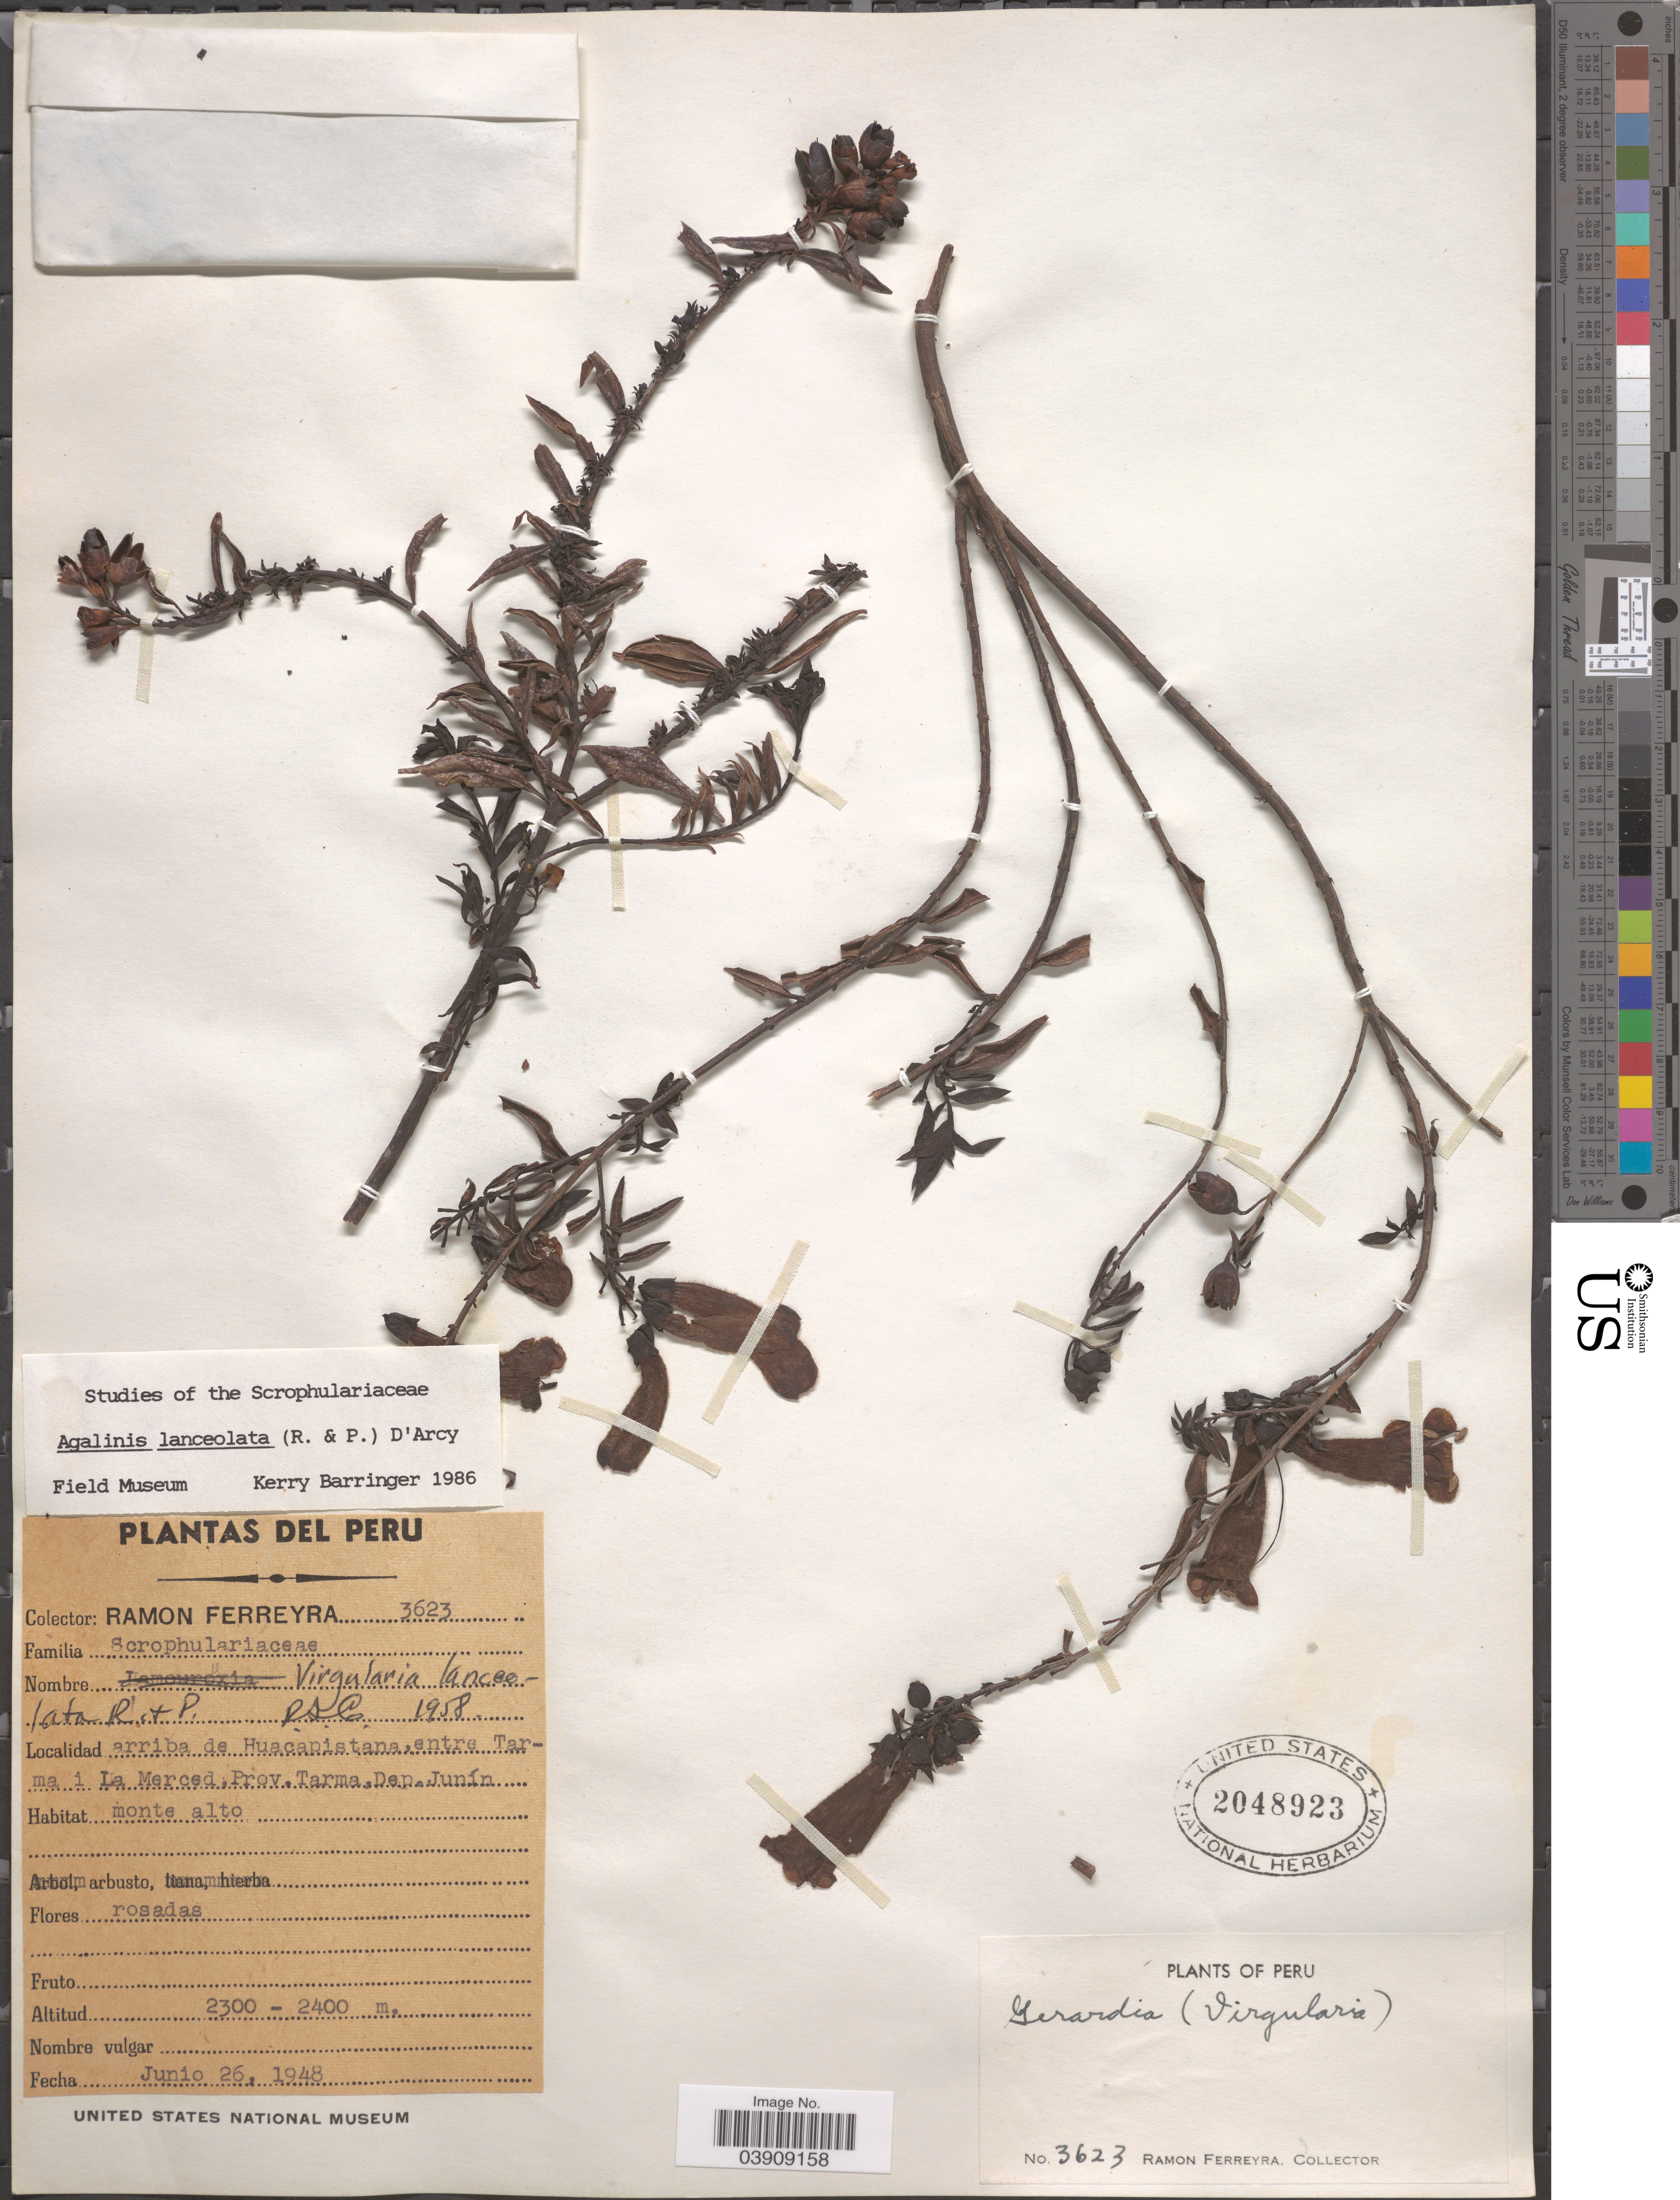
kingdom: Plantae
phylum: Tracheophyta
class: Magnoliopsida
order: Lamiales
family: Orobanchaceae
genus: Agalinis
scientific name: Agalinis lanceolata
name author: (Ruiz & Pav.) D'Arcy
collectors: R. A. Ferreyra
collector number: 3623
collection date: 1948-06-26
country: Peru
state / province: Junín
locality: Arriba de Huacapistana, entre Tarma i La Merced, Prov. Tarma, Dep. Junín.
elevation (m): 2300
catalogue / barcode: US 2048923